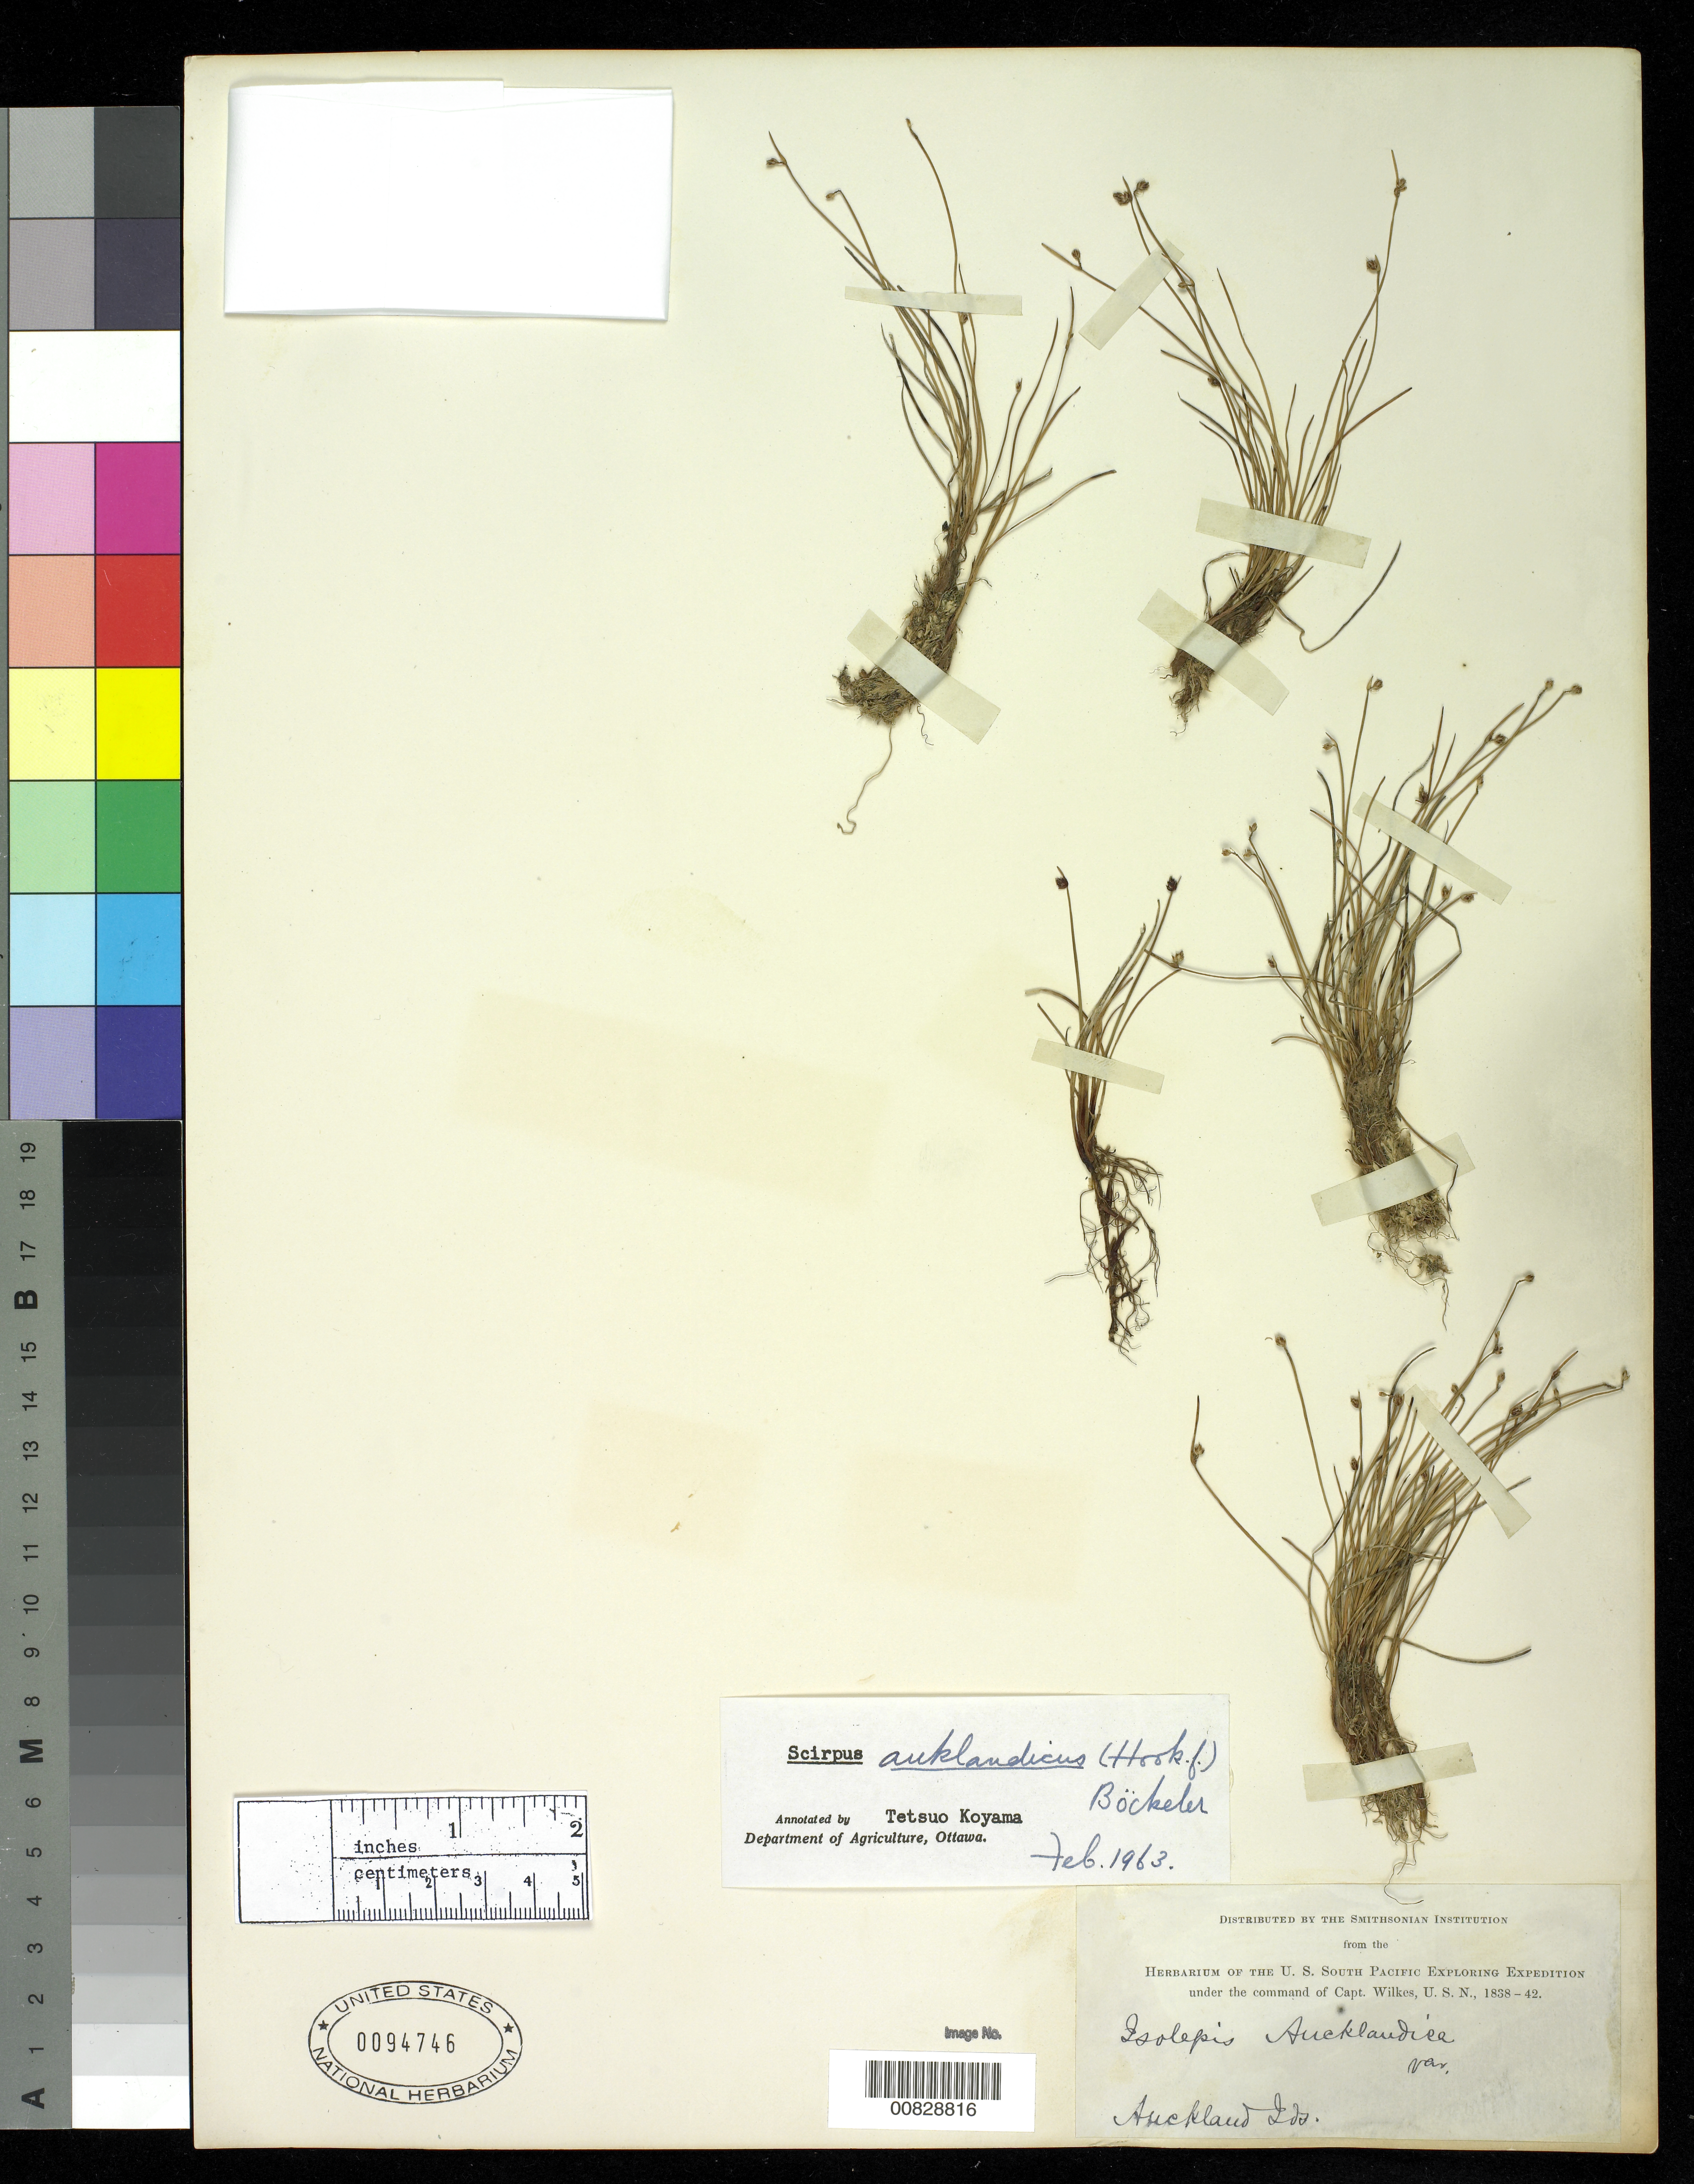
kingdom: Plantae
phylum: Tracheophyta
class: Liliopsida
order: Poales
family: Cyperaceae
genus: Isolepis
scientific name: Isolepis cernua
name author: (Vahl) Roem. & Schult.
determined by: Strong, Mark T., (BOT), Smithsonian Institution - National Museum of Natural History (UNITED STATES)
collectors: Wilkes Explor. Exped.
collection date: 1838/1842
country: New Zealand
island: Auckland Islands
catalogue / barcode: US 94746